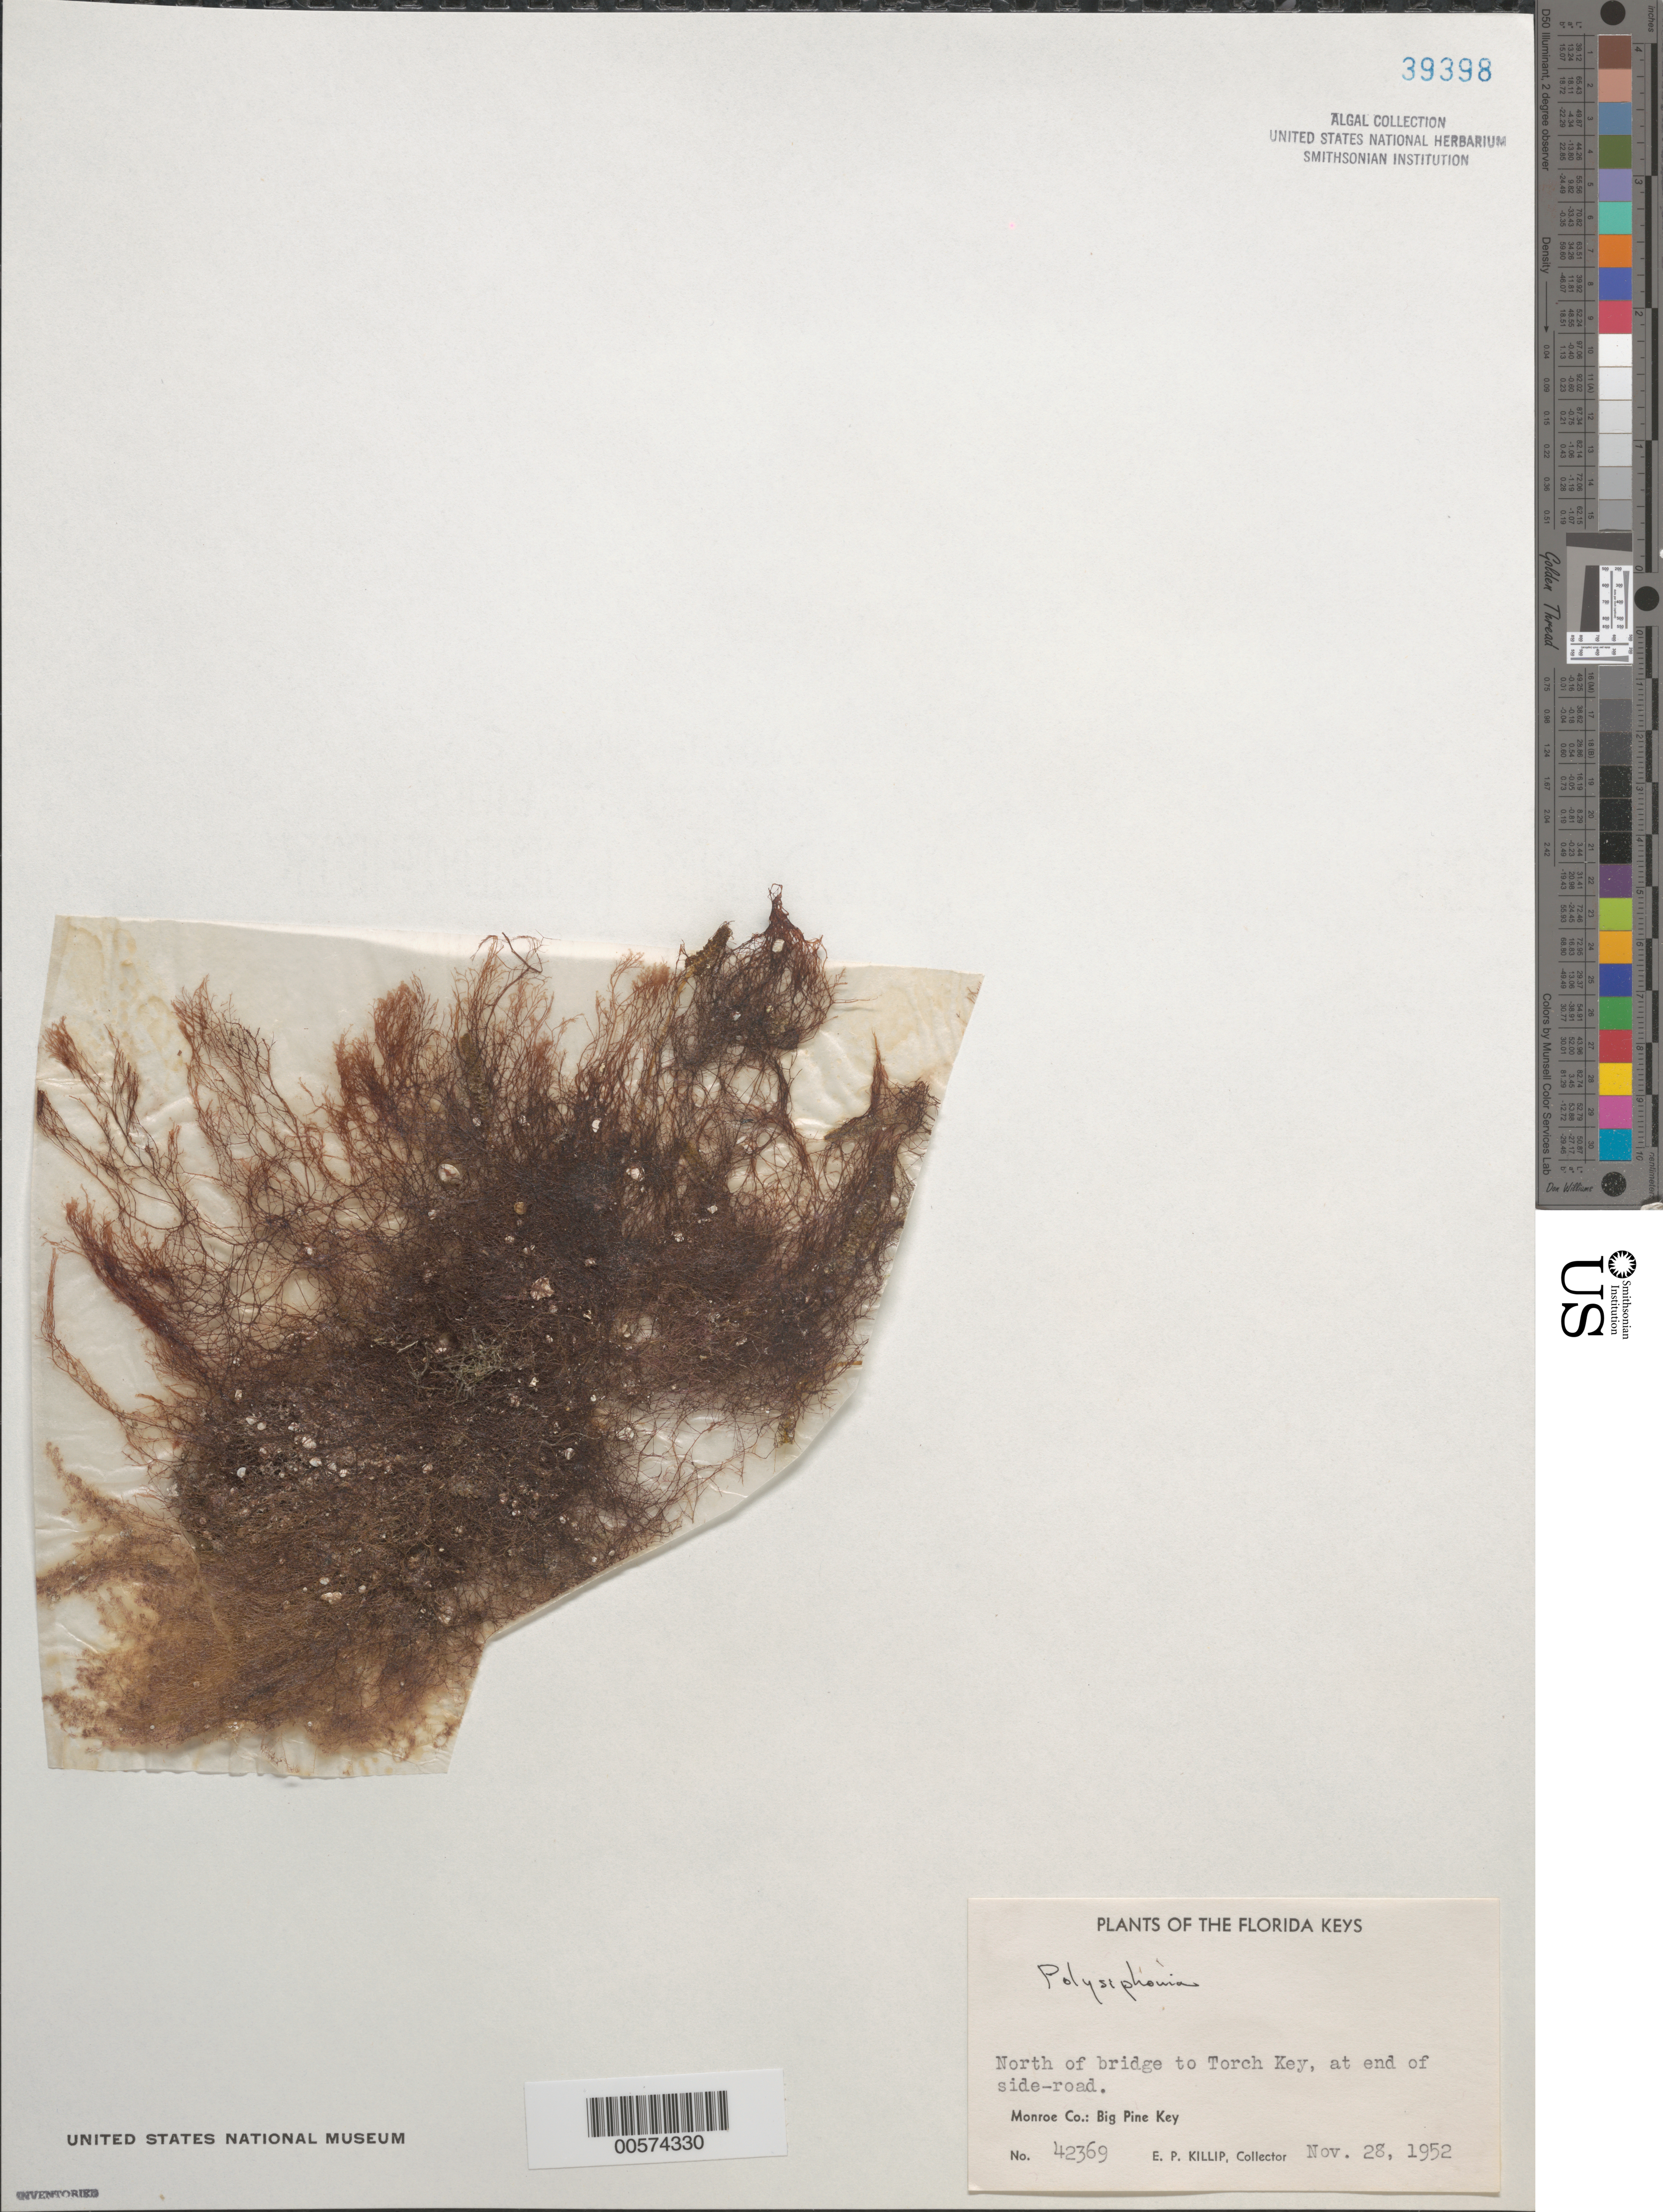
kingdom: Plantae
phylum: Rhodophyta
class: Florideophyceae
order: Ceramiales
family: Rhodomelaceae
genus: Polysiphonia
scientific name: Polysiphonia sp.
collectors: E. P. Killip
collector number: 42369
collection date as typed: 28 Nov 1952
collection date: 1952-11-28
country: United States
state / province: Florida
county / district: Monroe County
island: Big Pine Key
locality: North of Torch Key Bridge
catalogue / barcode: US 39398